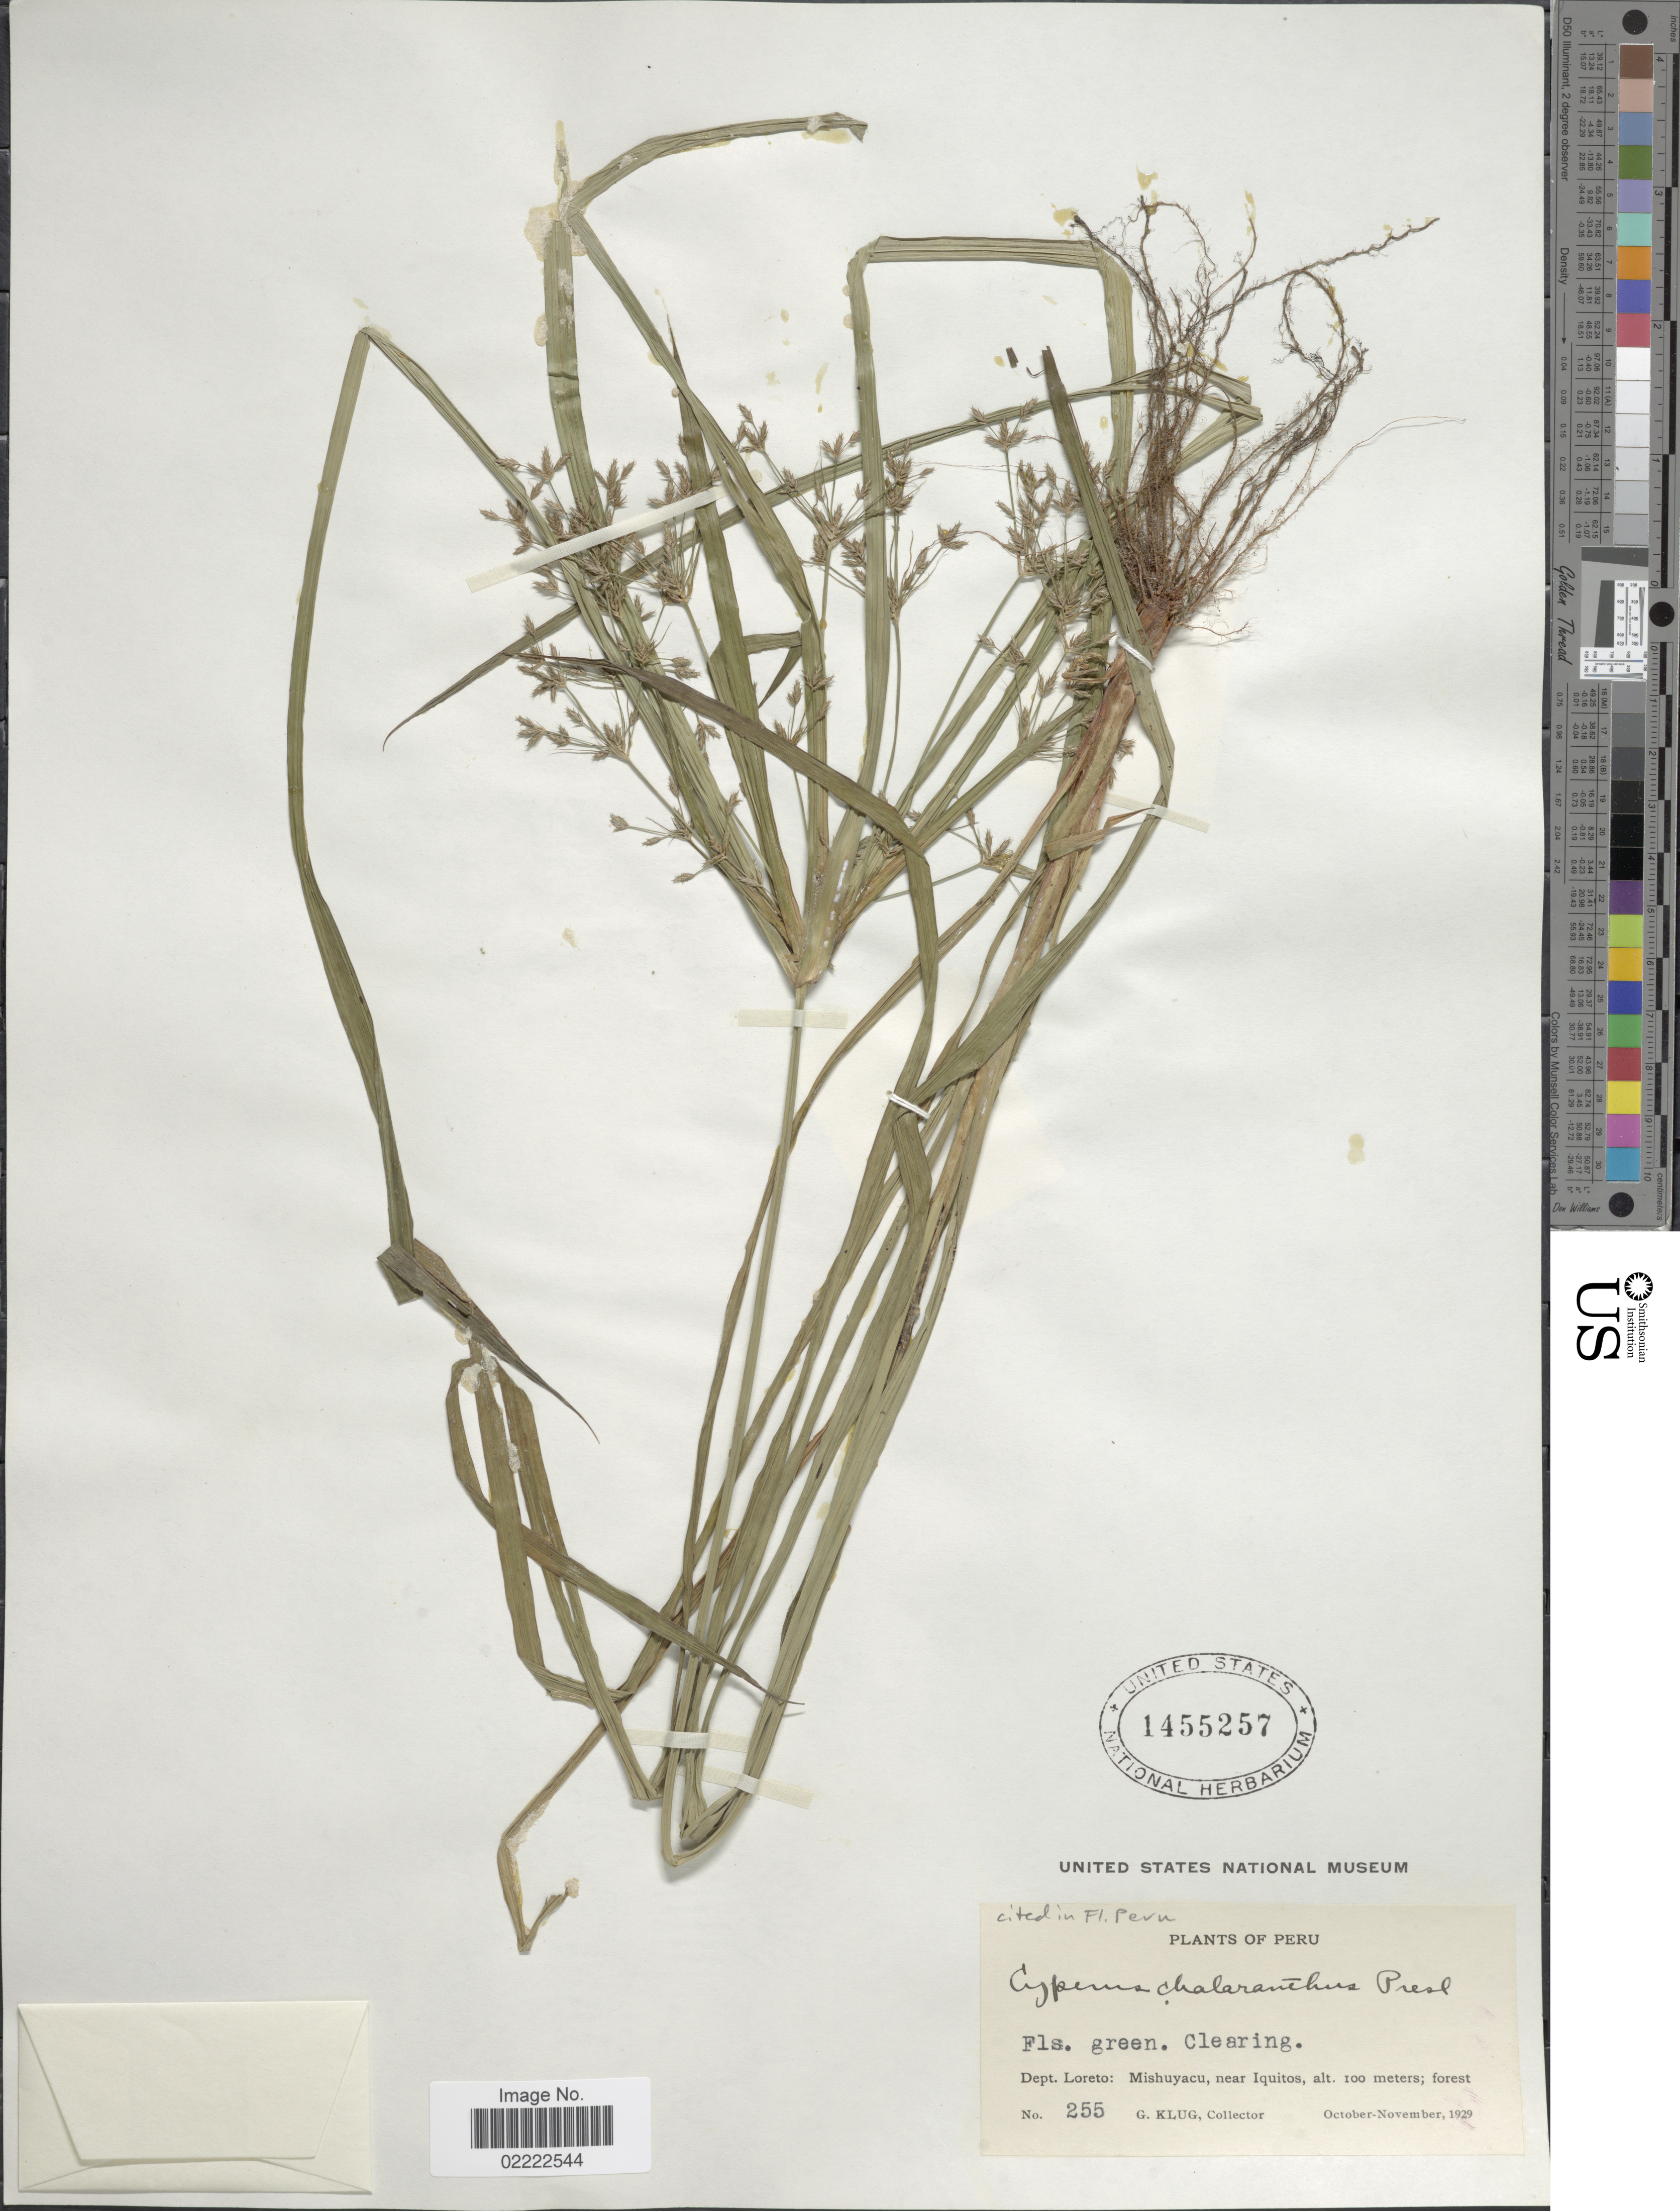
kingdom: Plantae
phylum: Tracheophyta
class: Liliopsida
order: Poales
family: Cyperaceae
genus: Cyperus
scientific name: Cyperus laxus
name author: Lam.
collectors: G. Klug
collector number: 255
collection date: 1929-10/1929-11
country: Peru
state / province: Loreto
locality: Clearing, Mishucayu, near Iquitos, forest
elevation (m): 100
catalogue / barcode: US 1455257